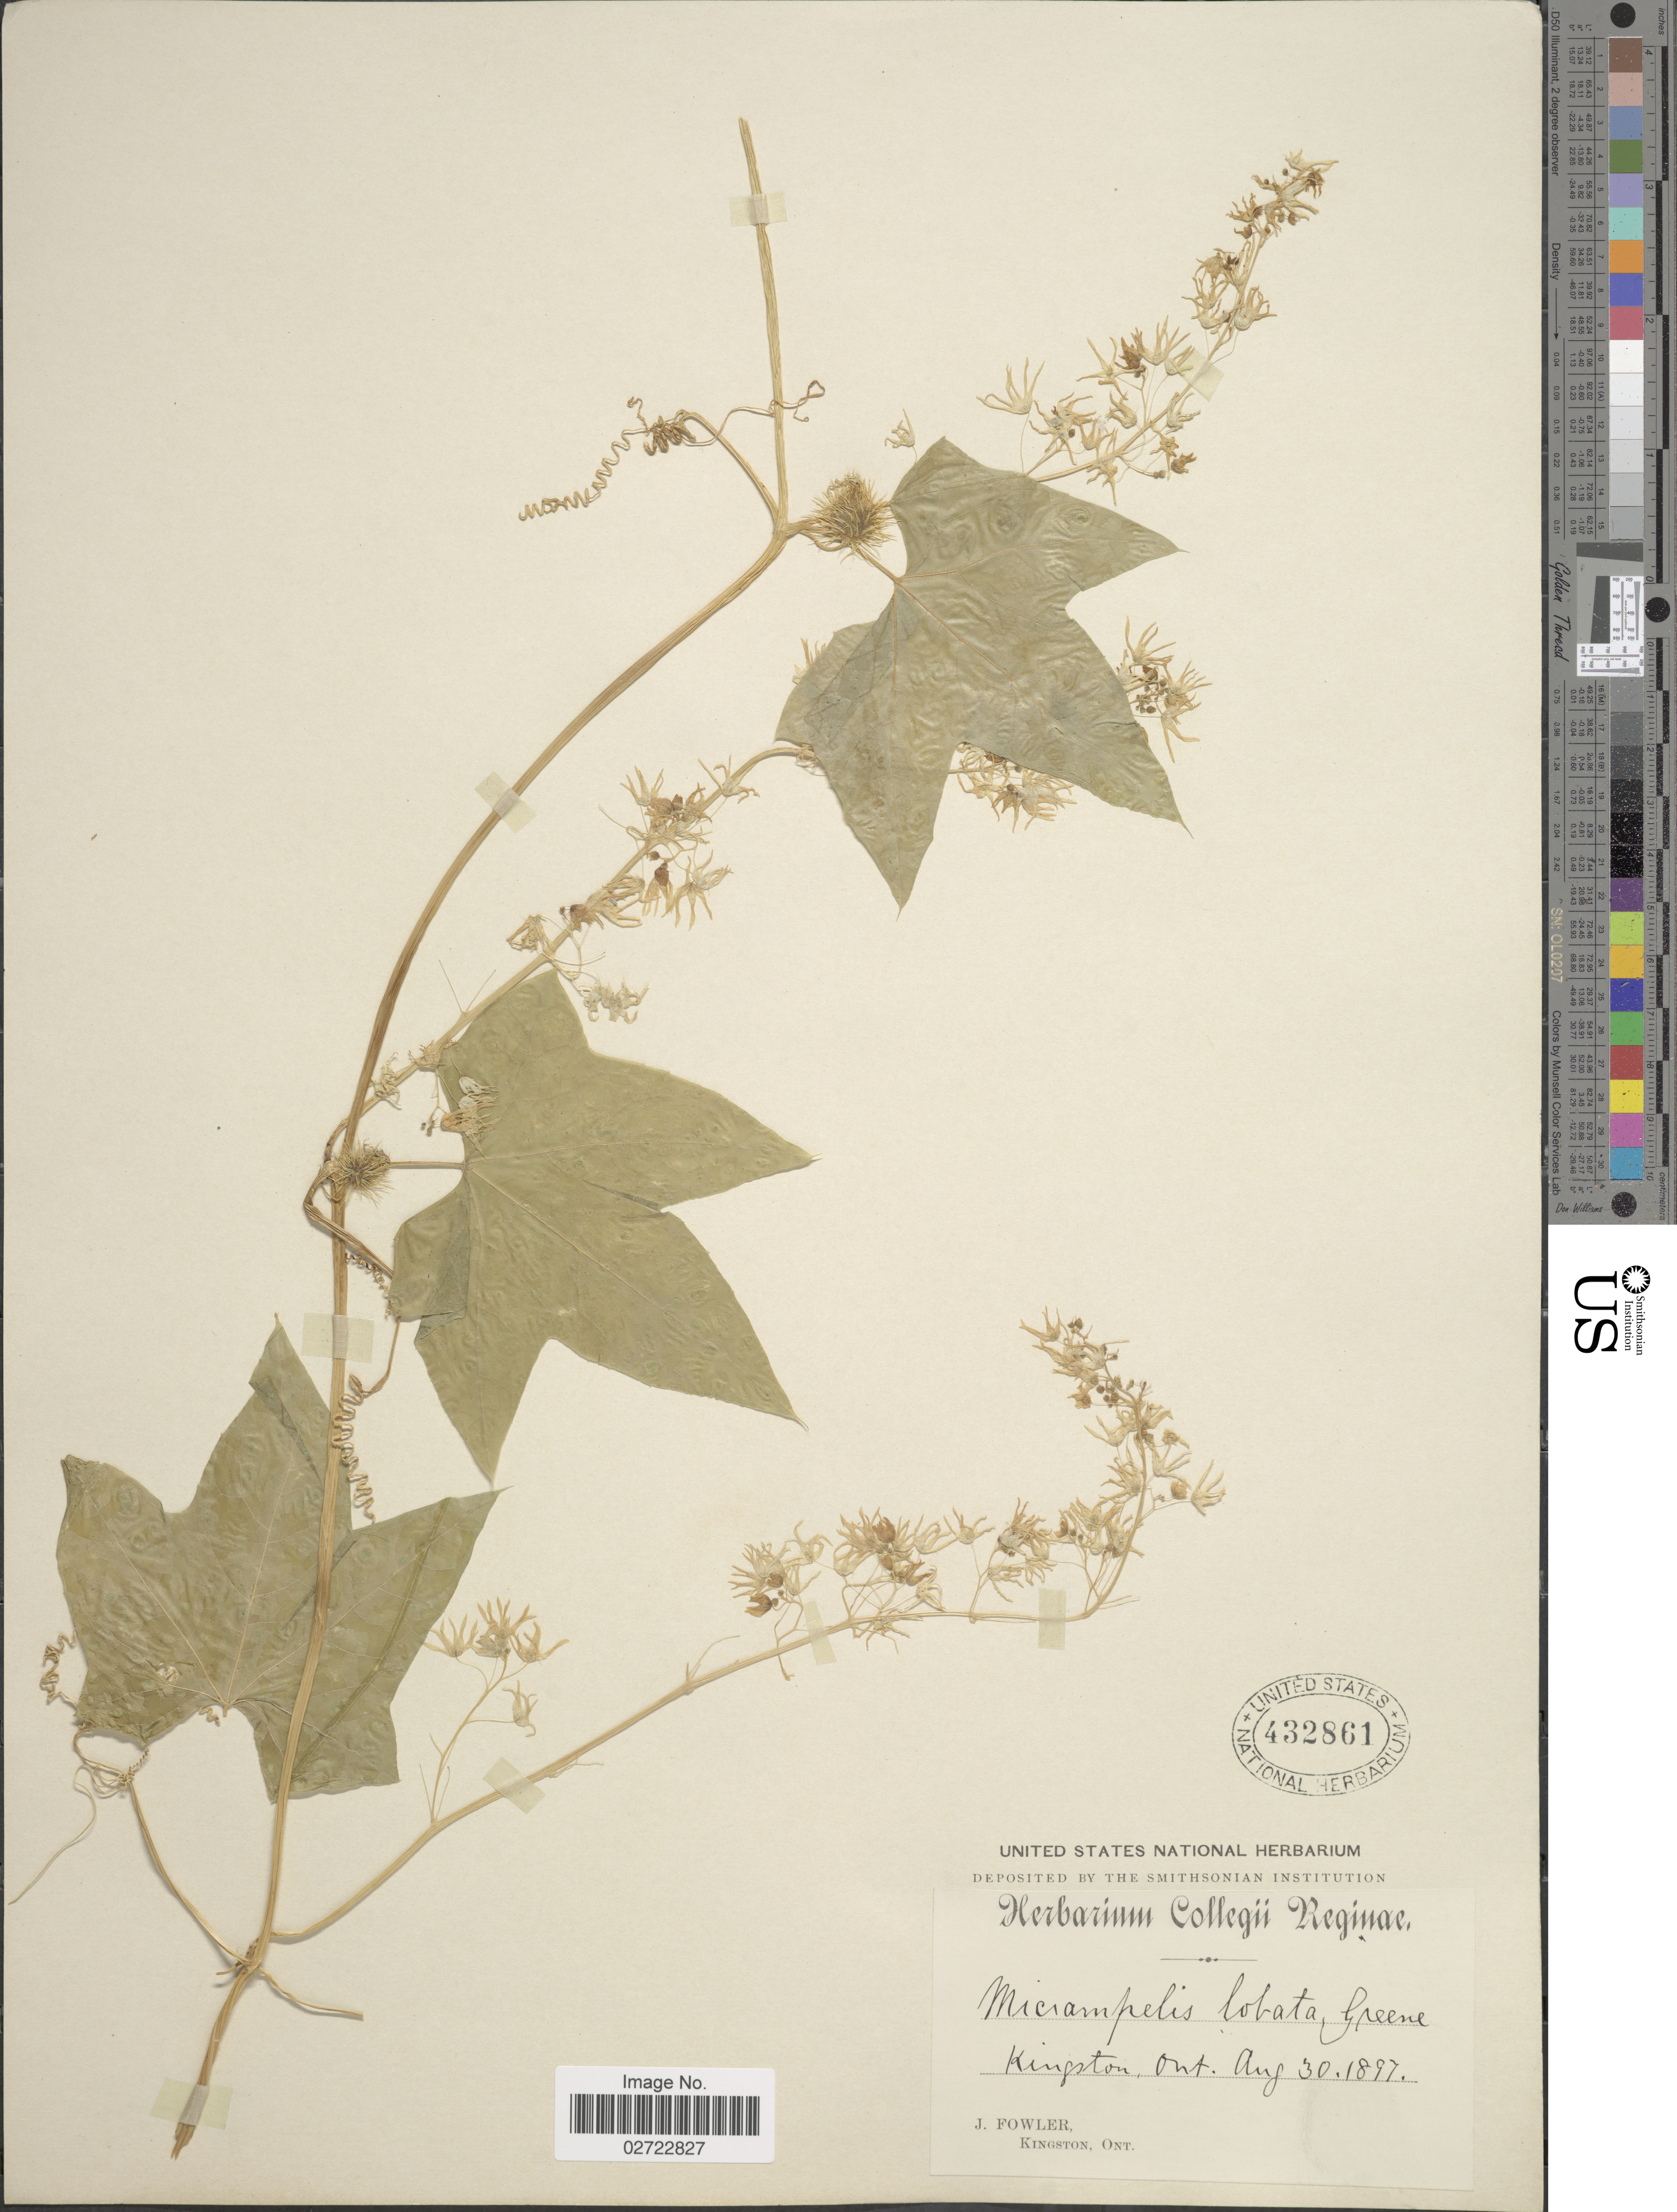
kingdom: Plantae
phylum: Tracheophyta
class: Magnoliopsida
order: Cucurbitales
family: Cucurbitaceae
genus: Echinocystis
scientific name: Echinocystis lobata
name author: (Michx.) Torr. & A. Gray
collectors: J. P. Fowler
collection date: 1897-08-30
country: Canada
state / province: Ontario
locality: Kingston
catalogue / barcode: US 432861